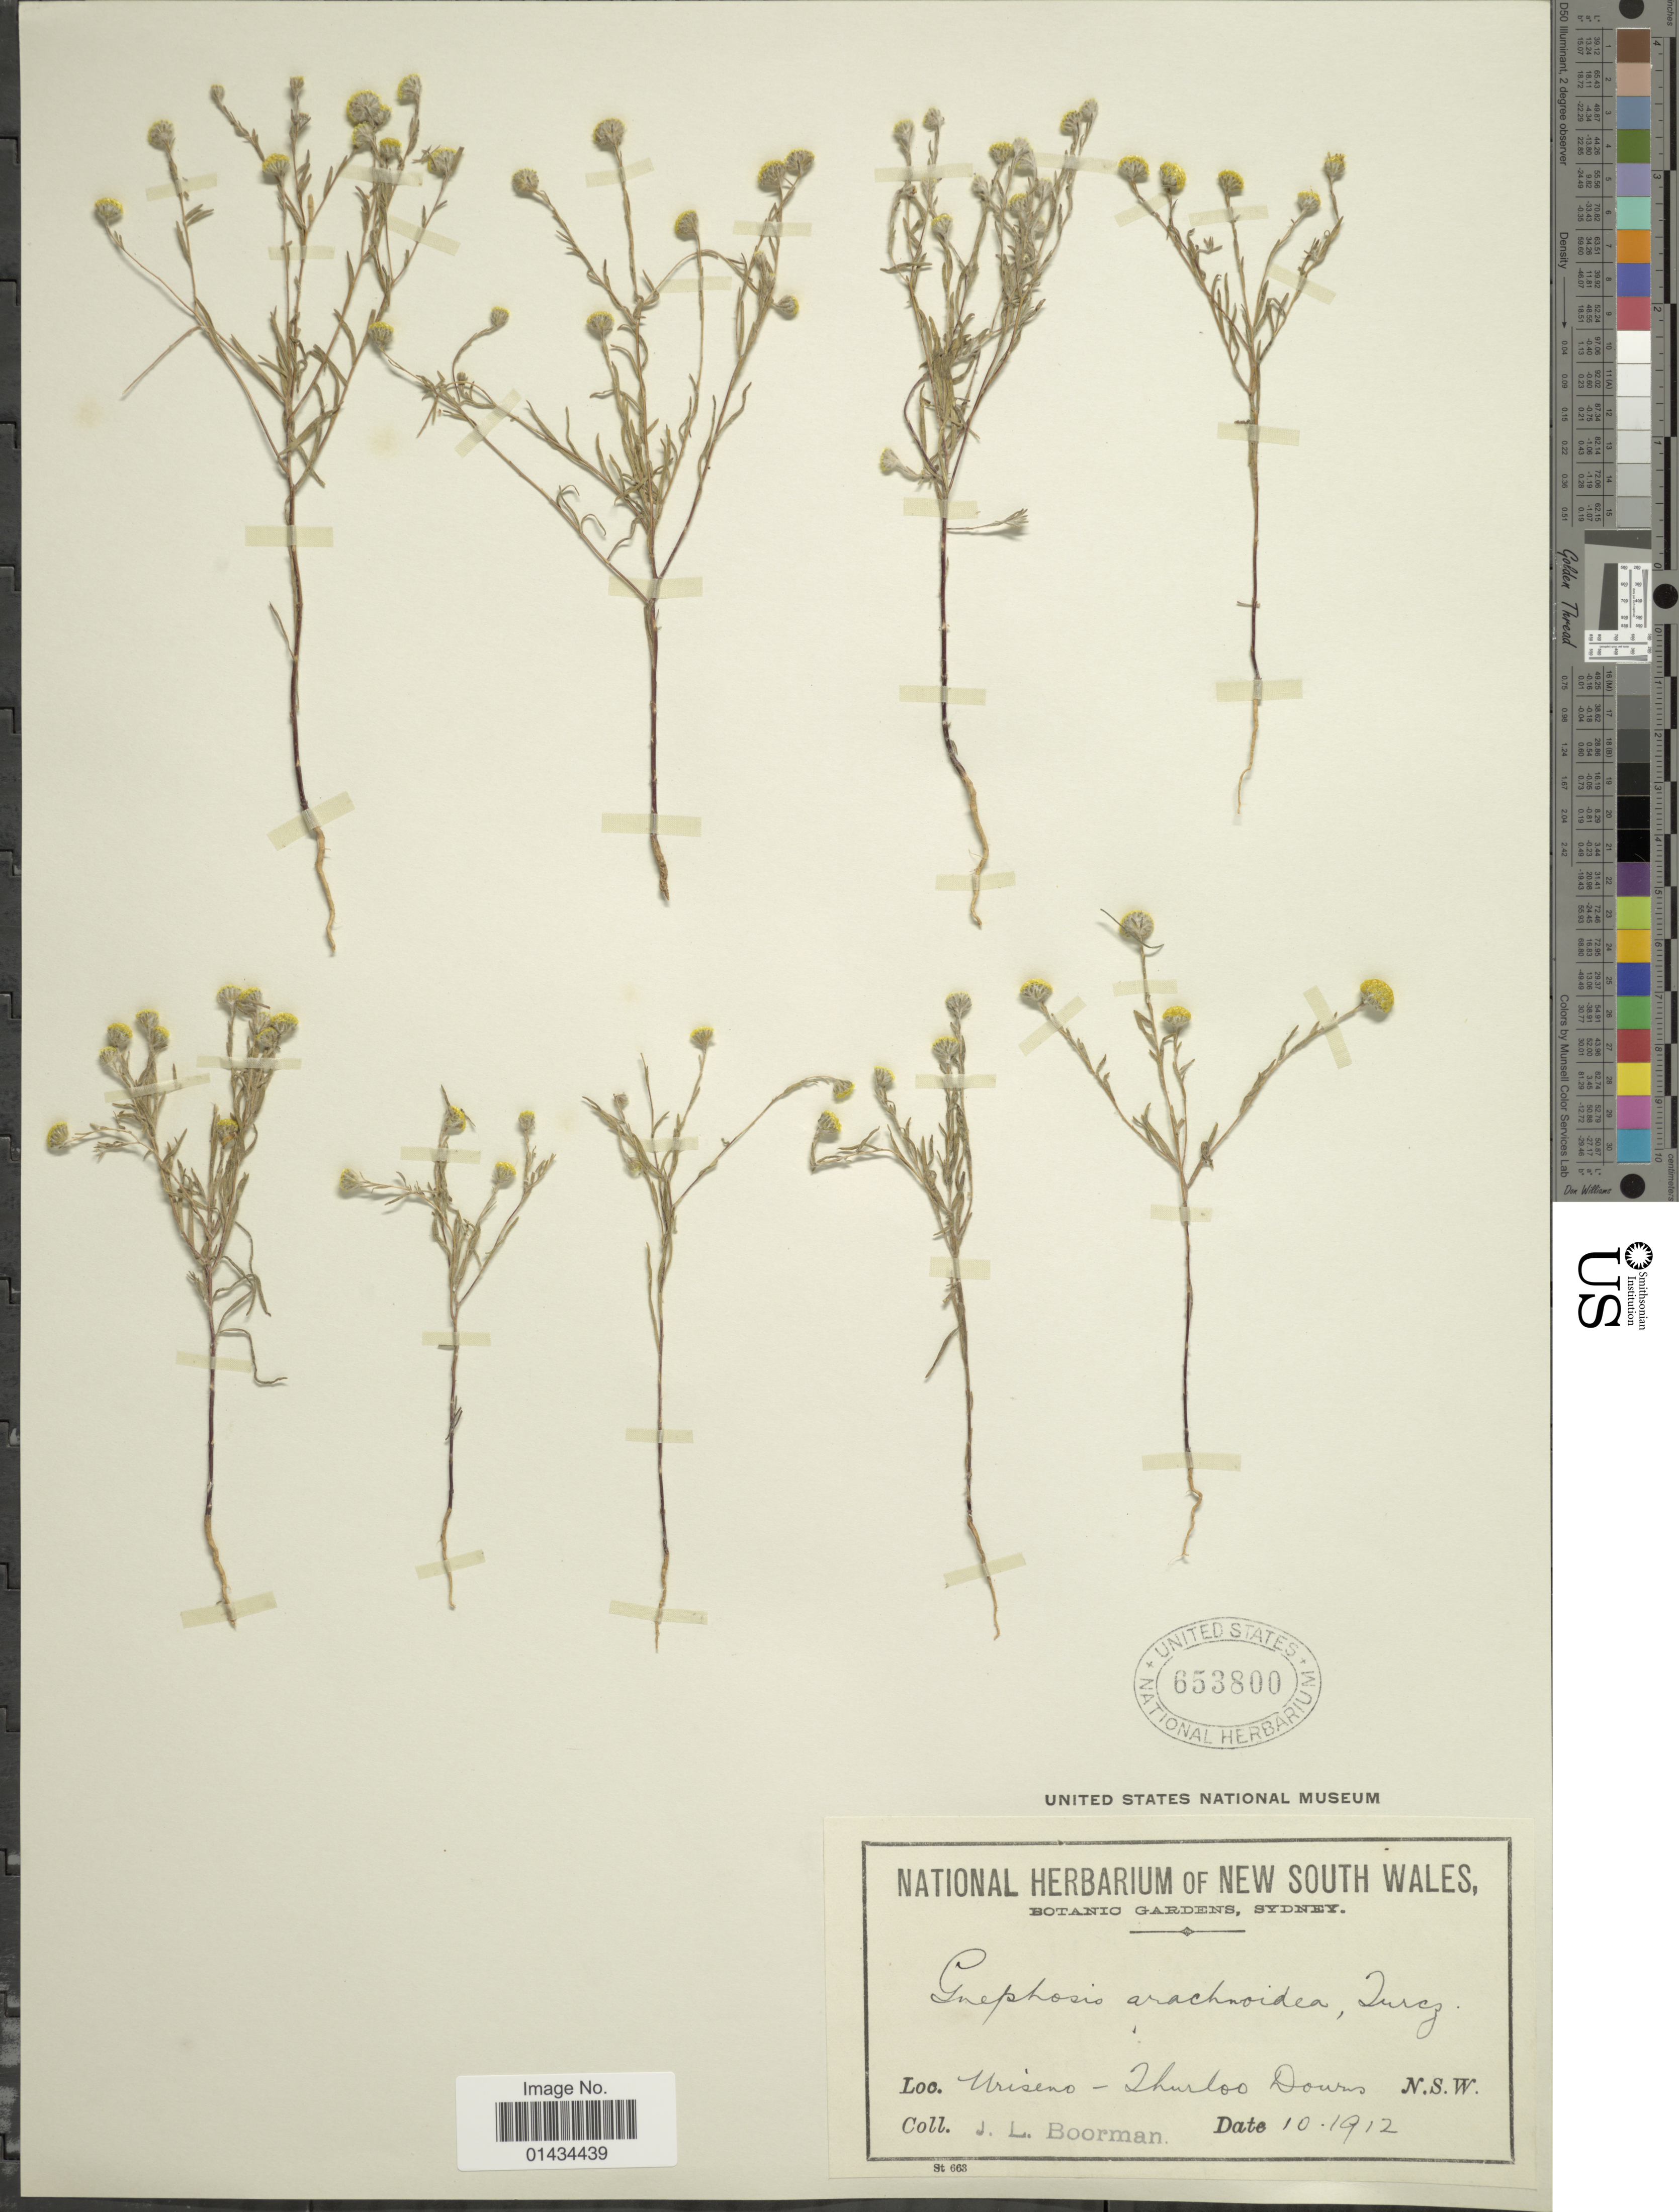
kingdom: Plantae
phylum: Tracheophyta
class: Magnoliopsida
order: Asterales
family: Asteraceae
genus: Gnephosis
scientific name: Gnephosis arachnoidea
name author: Turcz.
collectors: J. Boorman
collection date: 1912-10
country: Australia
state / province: New South Wales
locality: Uriseno - Thurloo Downs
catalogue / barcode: US 653800